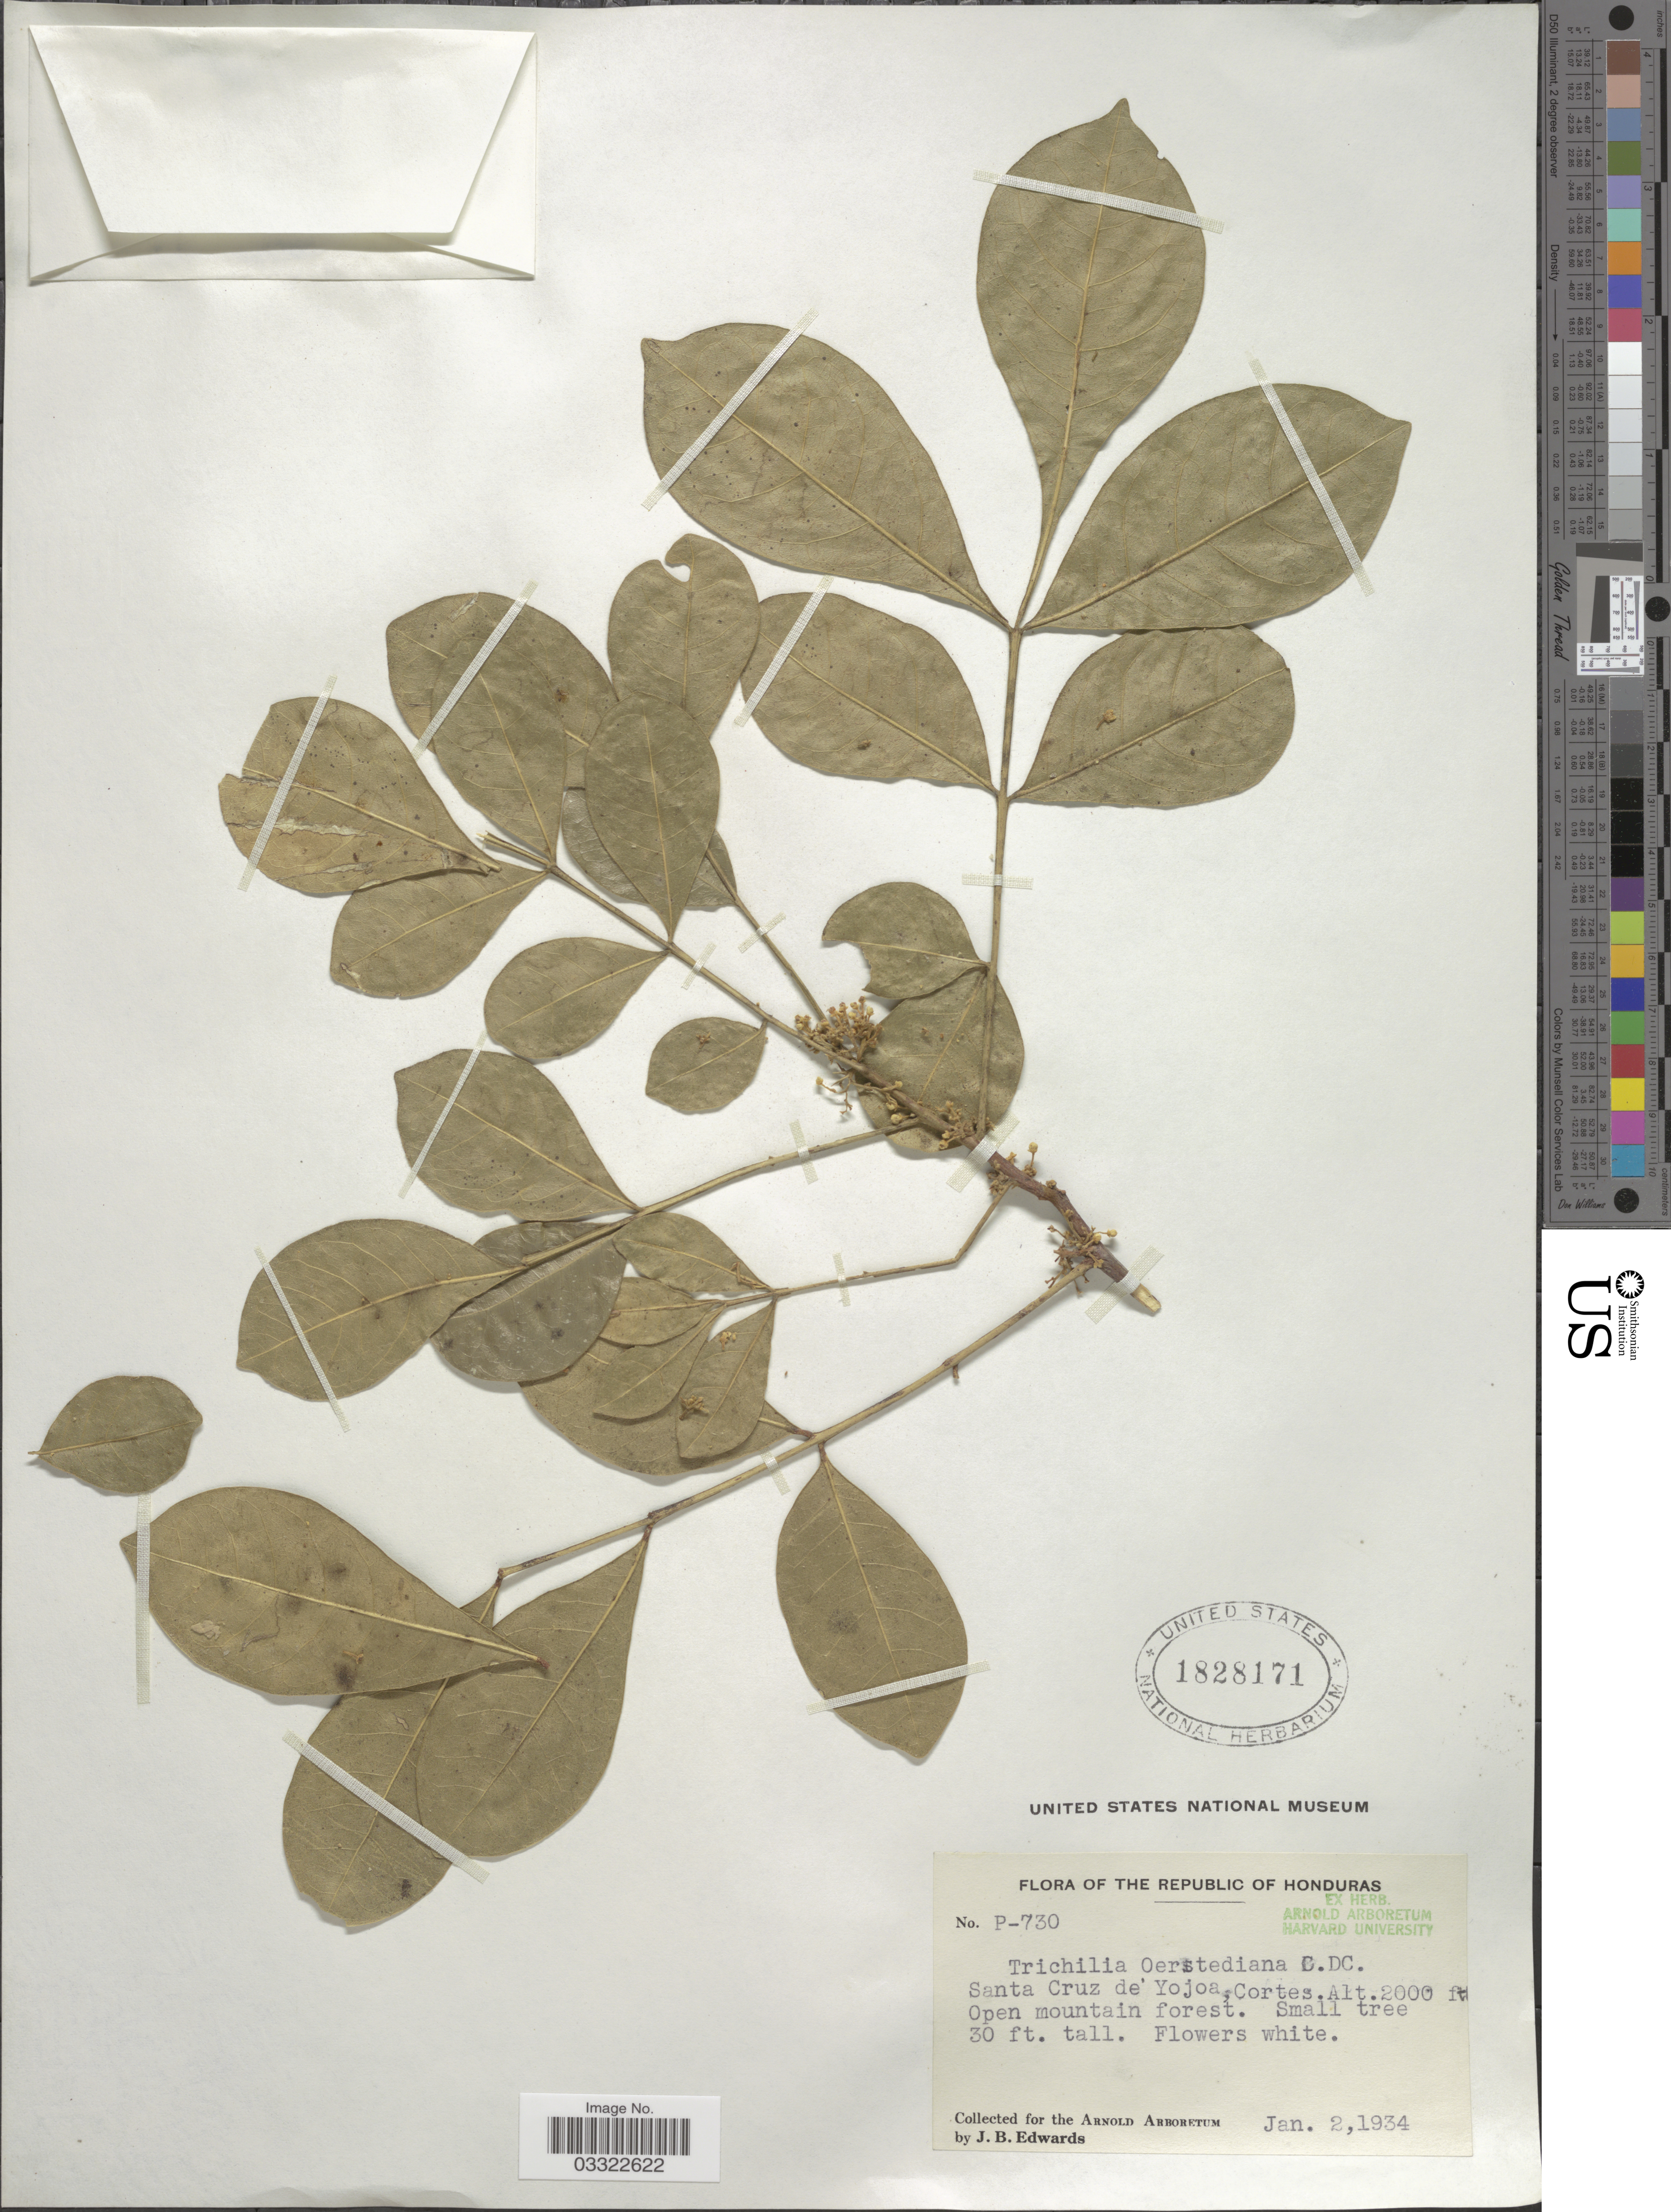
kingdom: Plantae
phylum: Tracheophyta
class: Magnoliopsida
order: Sapindales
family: Meliaceae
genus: Trichilia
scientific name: Trichilia oerstediana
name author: C. DC.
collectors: J. B. Edwards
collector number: P-730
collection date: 1934-01-02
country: Honduras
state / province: Cortés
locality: Santa Cruz de Yojoa.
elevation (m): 610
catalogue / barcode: US 1828171